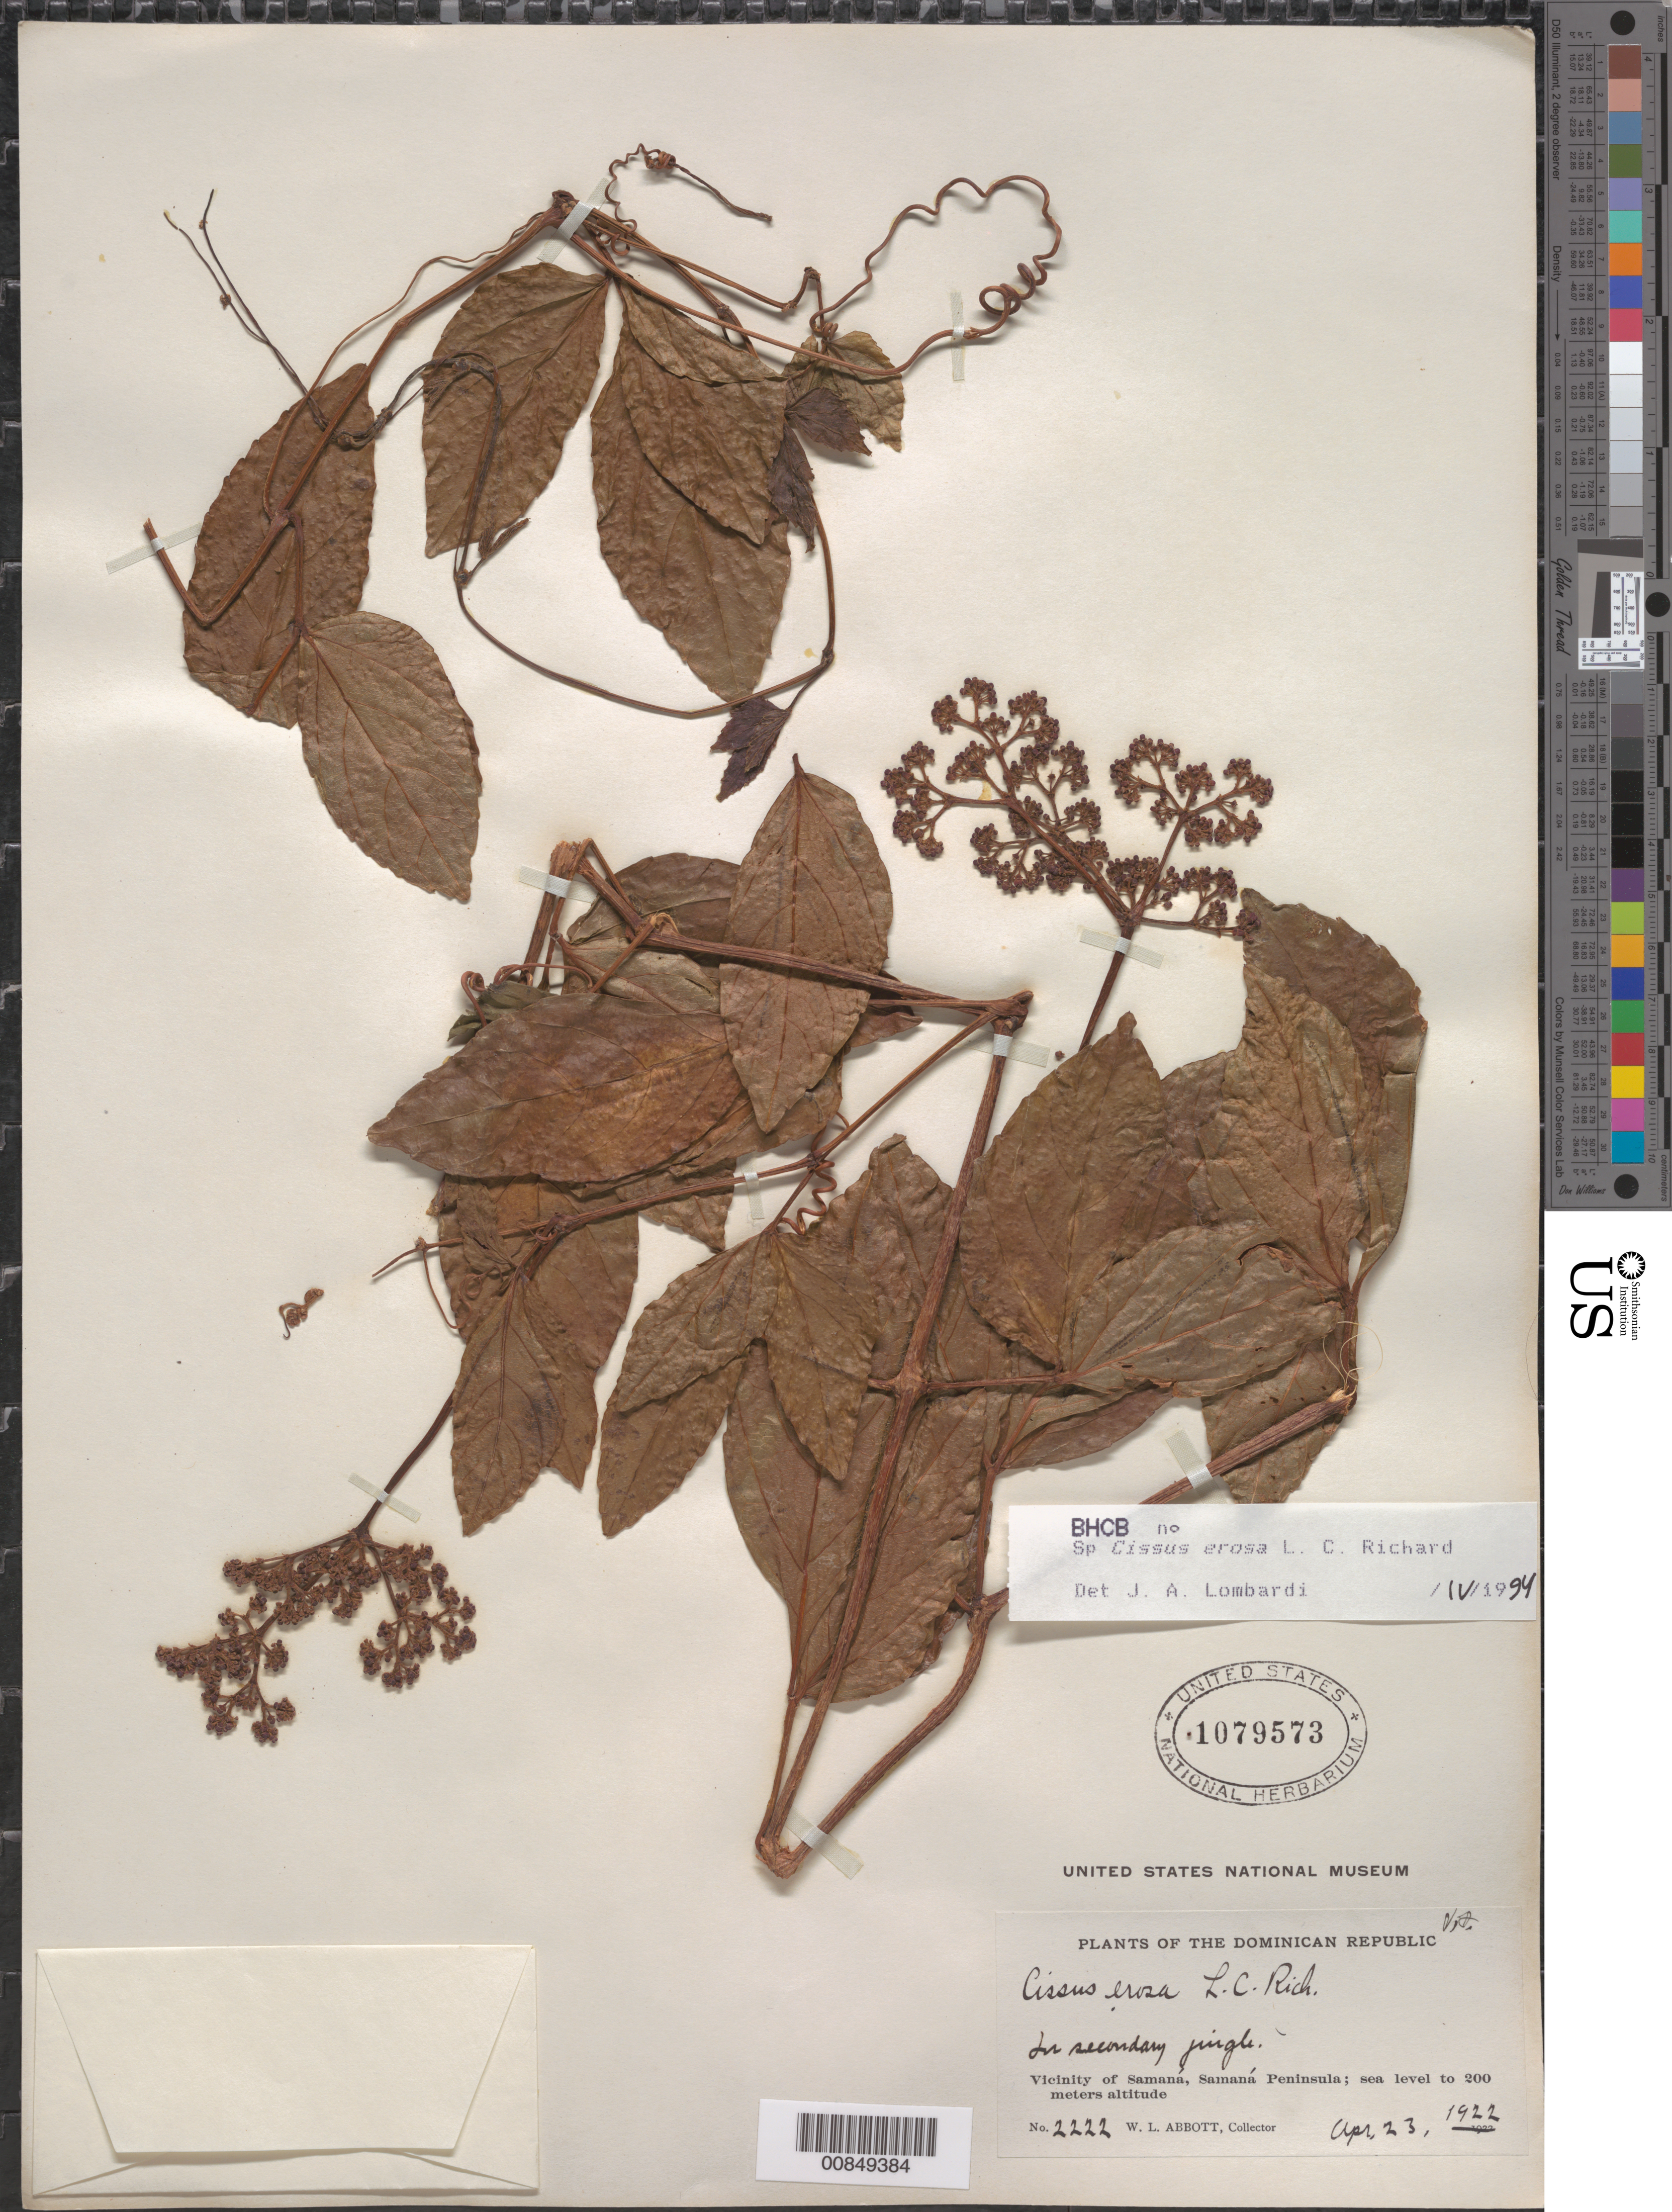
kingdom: Plantae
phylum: Tracheophyta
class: Magnoliopsida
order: Vitales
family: Vitaceae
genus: Cissus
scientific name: Cissus erosa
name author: Rich.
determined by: Lombardi, Julio A.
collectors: W. L. Abbott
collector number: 2222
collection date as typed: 23 Apr 1922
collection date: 1922-04-23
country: Dominican Republic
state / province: Samana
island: Hispaniola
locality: Vicinity of Samaná, Samaná Peninsula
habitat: In secondary jungle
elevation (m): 0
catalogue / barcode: US 1079573